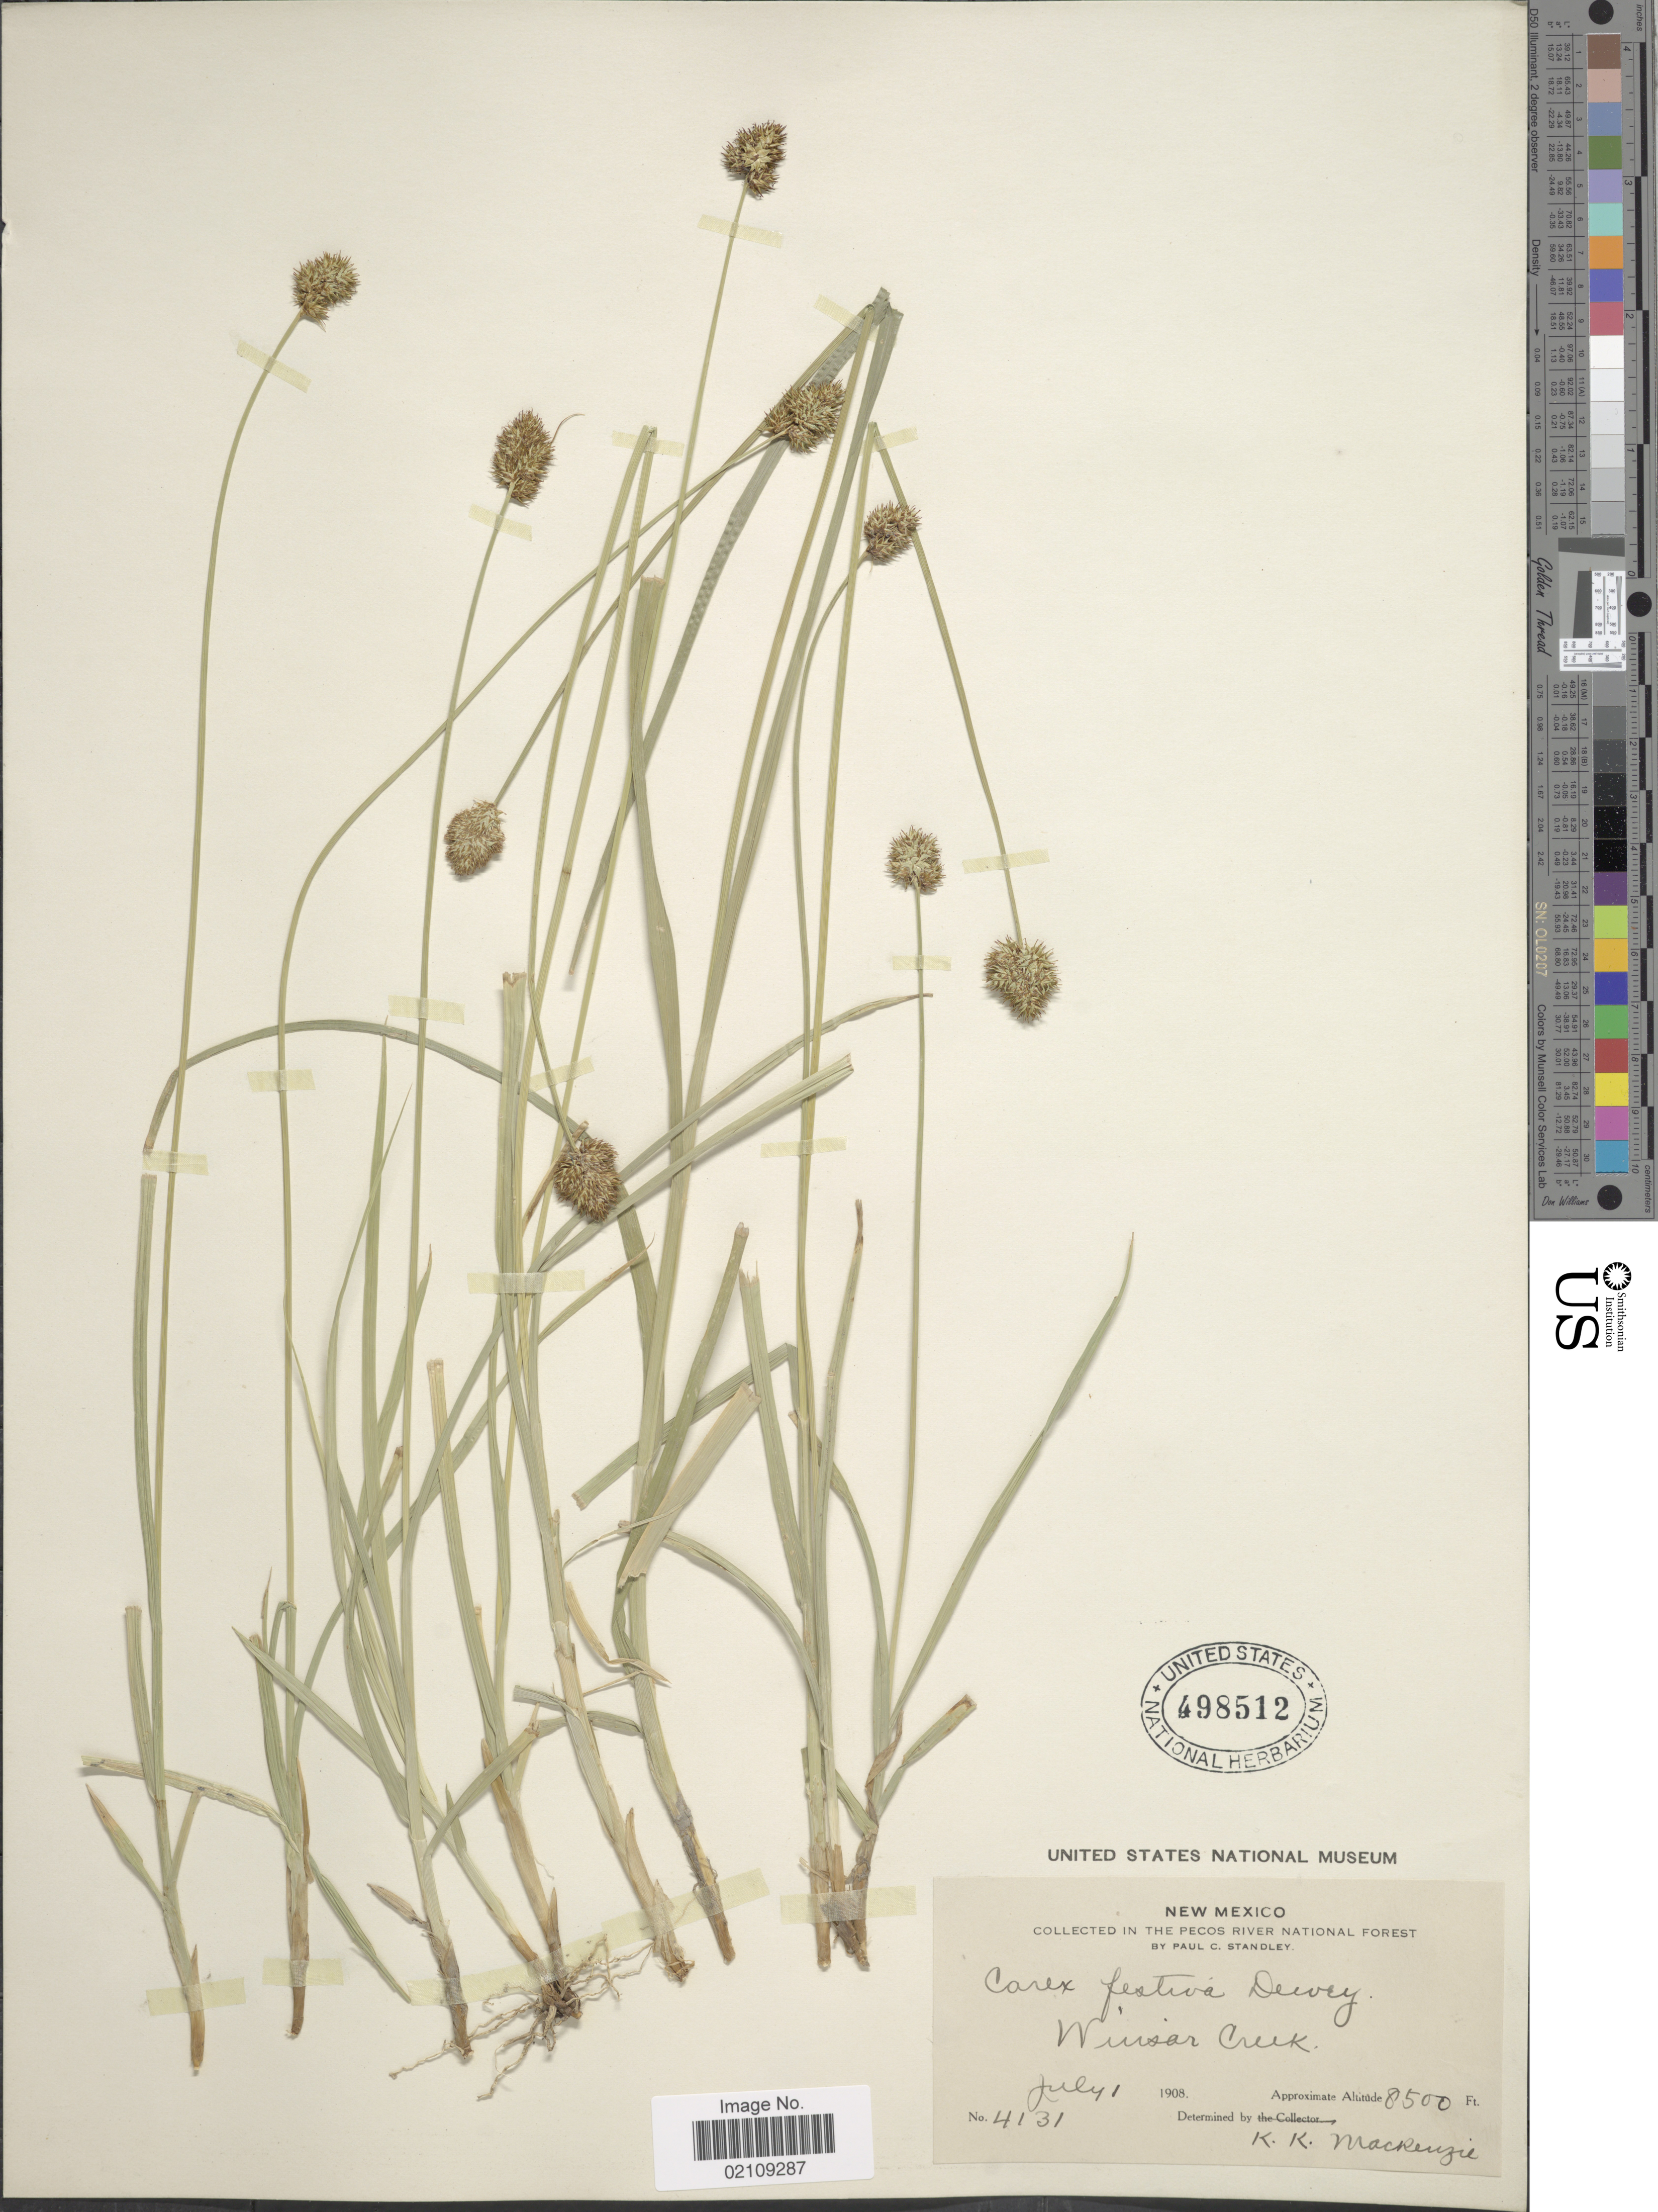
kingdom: Plantae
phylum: Tracheophyta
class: Liliopsida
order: Poales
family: Cyperaceae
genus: Carex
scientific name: Carex microptera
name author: Mack.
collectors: P. C. Standley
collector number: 4131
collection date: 1908-07-01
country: United States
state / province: New Mexico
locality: In The Pecos River National Forest, Winsor Creek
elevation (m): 2591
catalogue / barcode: US 498512